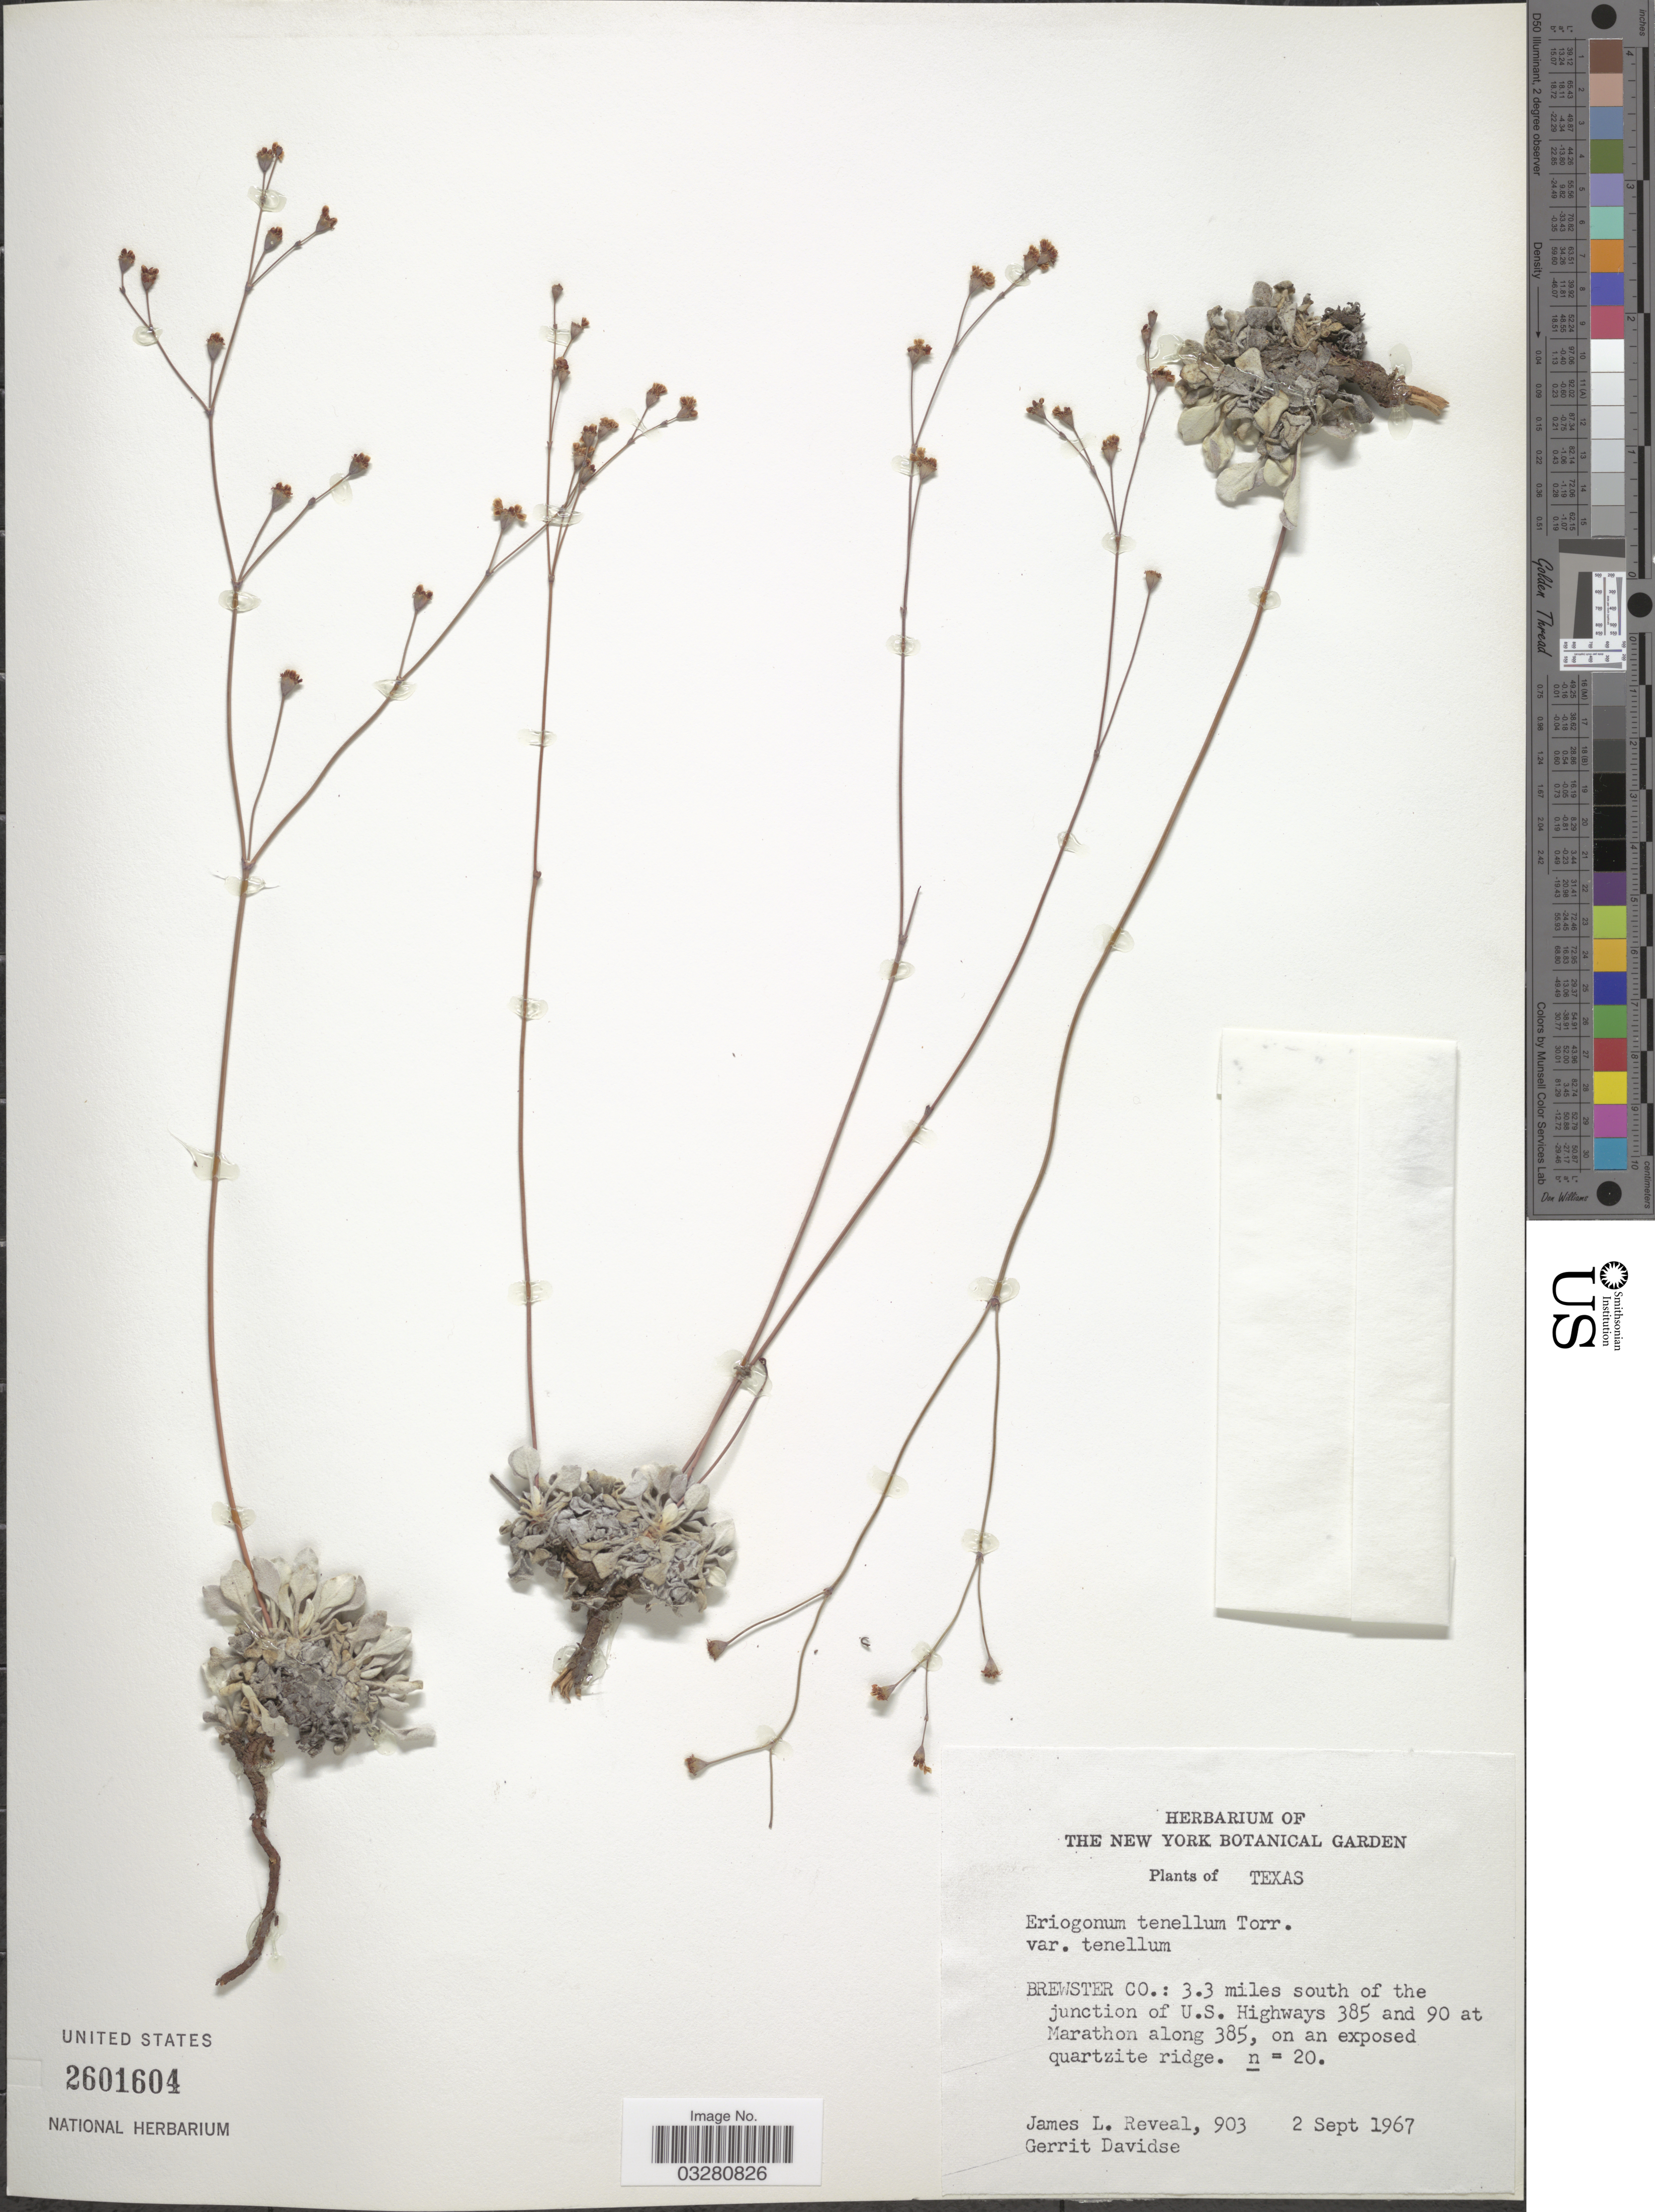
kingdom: Plantae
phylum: Tracheophyta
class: Magnoliopsida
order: Caryophyllales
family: Polygonaceae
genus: Eriogonum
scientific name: Eriogonum tenellum var. tenellum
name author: Torr.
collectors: J. L. Reveal & G. Davidse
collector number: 903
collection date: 1967-09-02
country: United States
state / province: Texas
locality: Brewster Co.: 3.3 miles south of the junction of U.S. Highways 385 and 90 at Marathon along 385.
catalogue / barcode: US 2601604